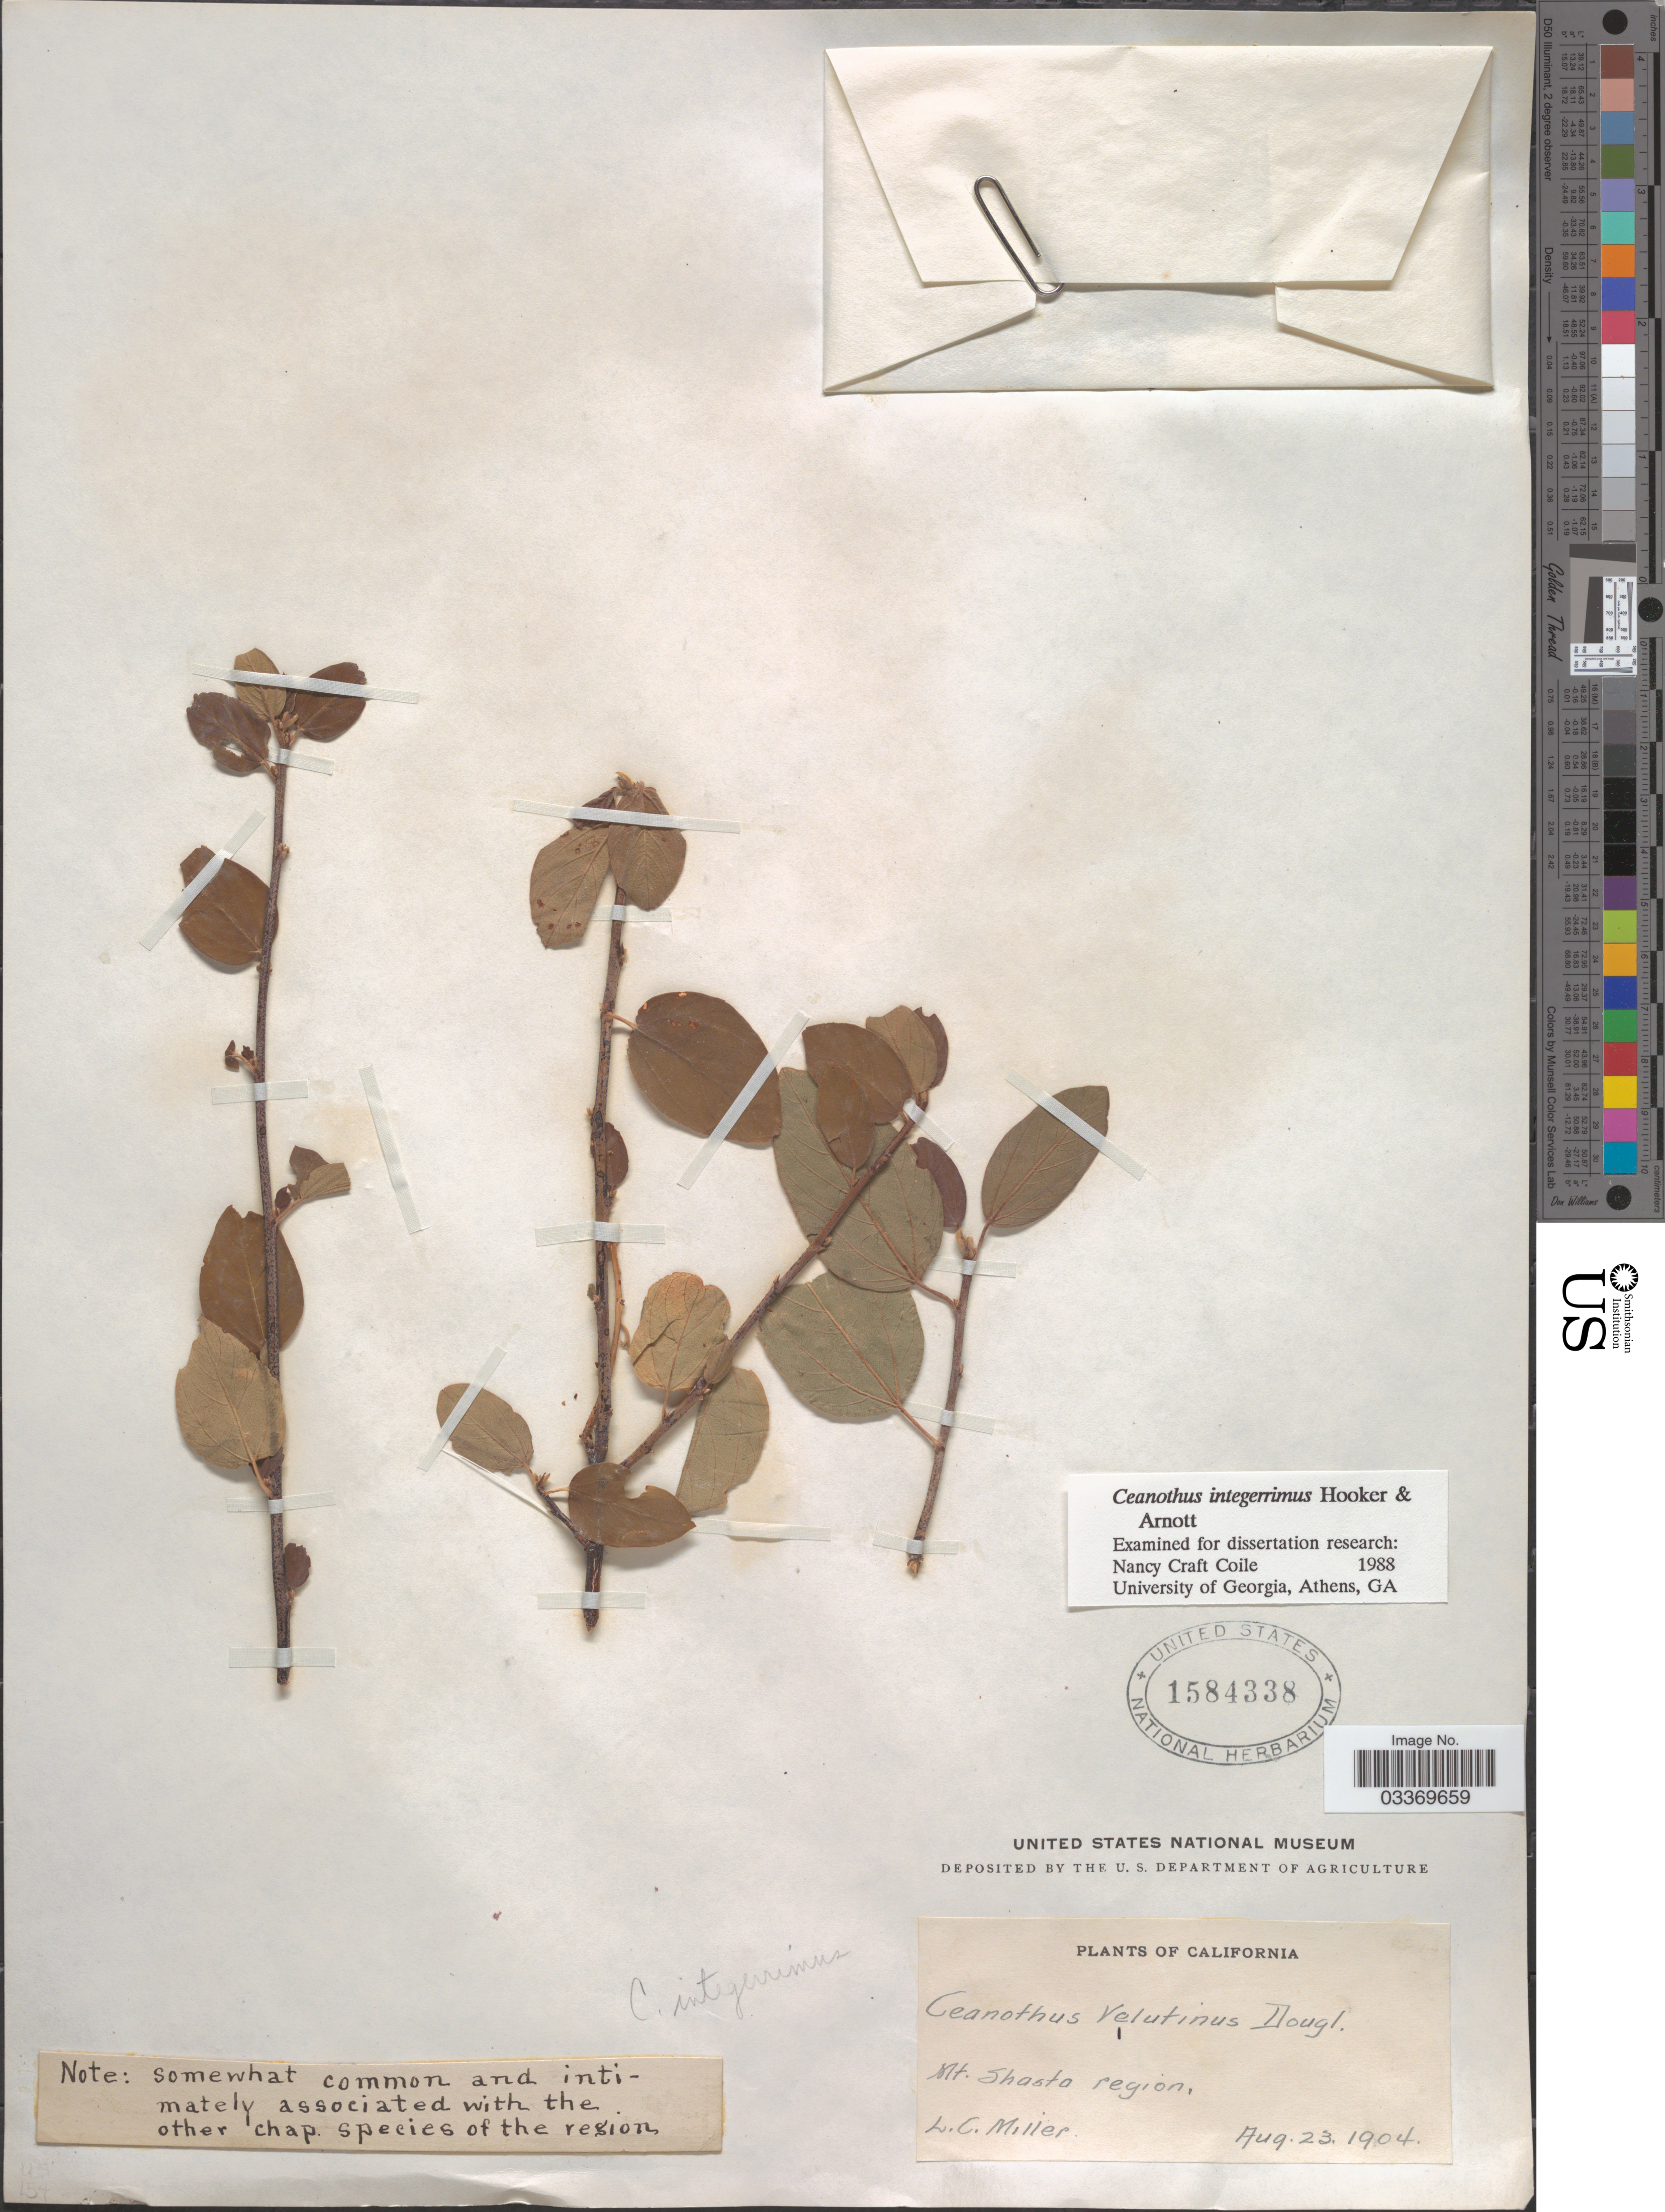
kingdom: Plantae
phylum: Tracheophyta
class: Magnoliopsida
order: Rosales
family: Rhamnaceae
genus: Ceanothus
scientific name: Ceanothus integerrimus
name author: Hook. & Arn.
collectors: L. Miller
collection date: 1904-08-23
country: United States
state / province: California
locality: Mt. Shasta region.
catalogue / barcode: US 1584338